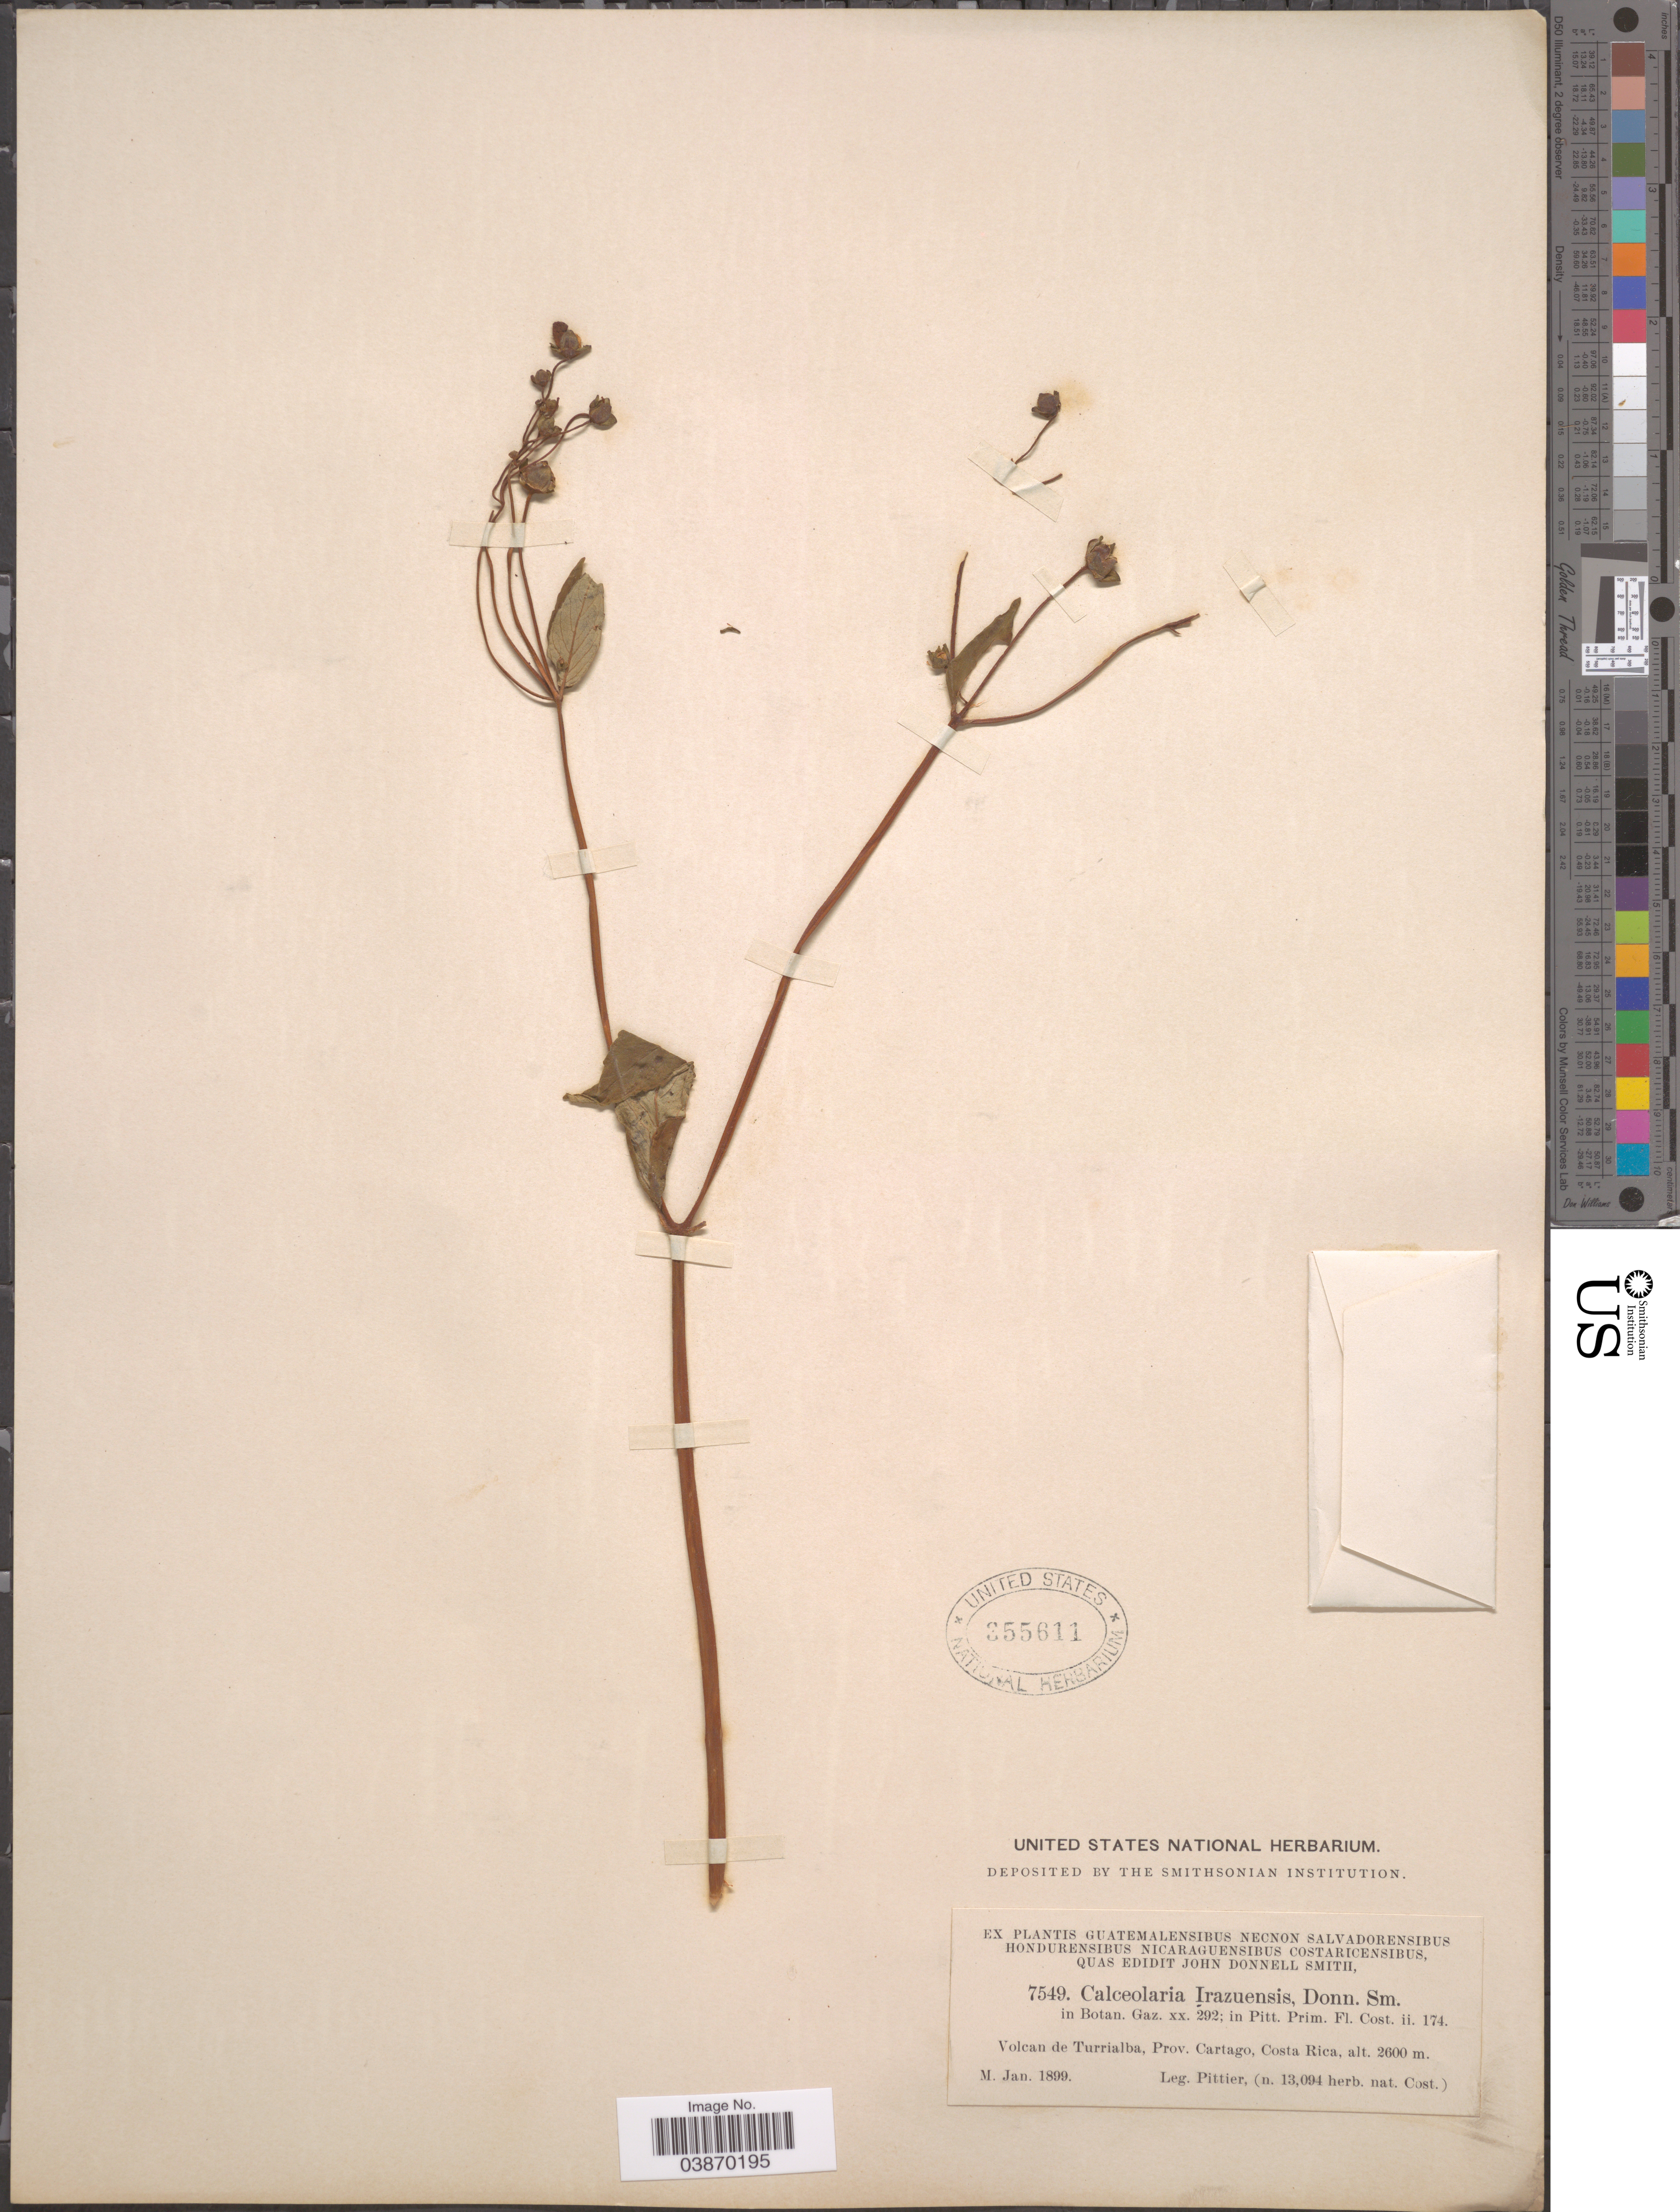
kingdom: Plantae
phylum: Tracheophyta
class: Magnoliopsida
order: Lamiales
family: Calceolariaceae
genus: Calceolaria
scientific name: Calceolaria irazuensis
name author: Donn. Sm.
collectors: Pittier, --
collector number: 7549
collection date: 1899-01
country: Costa Rica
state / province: Cartago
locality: Volcan de Turrialba.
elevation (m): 2600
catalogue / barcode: US 355611